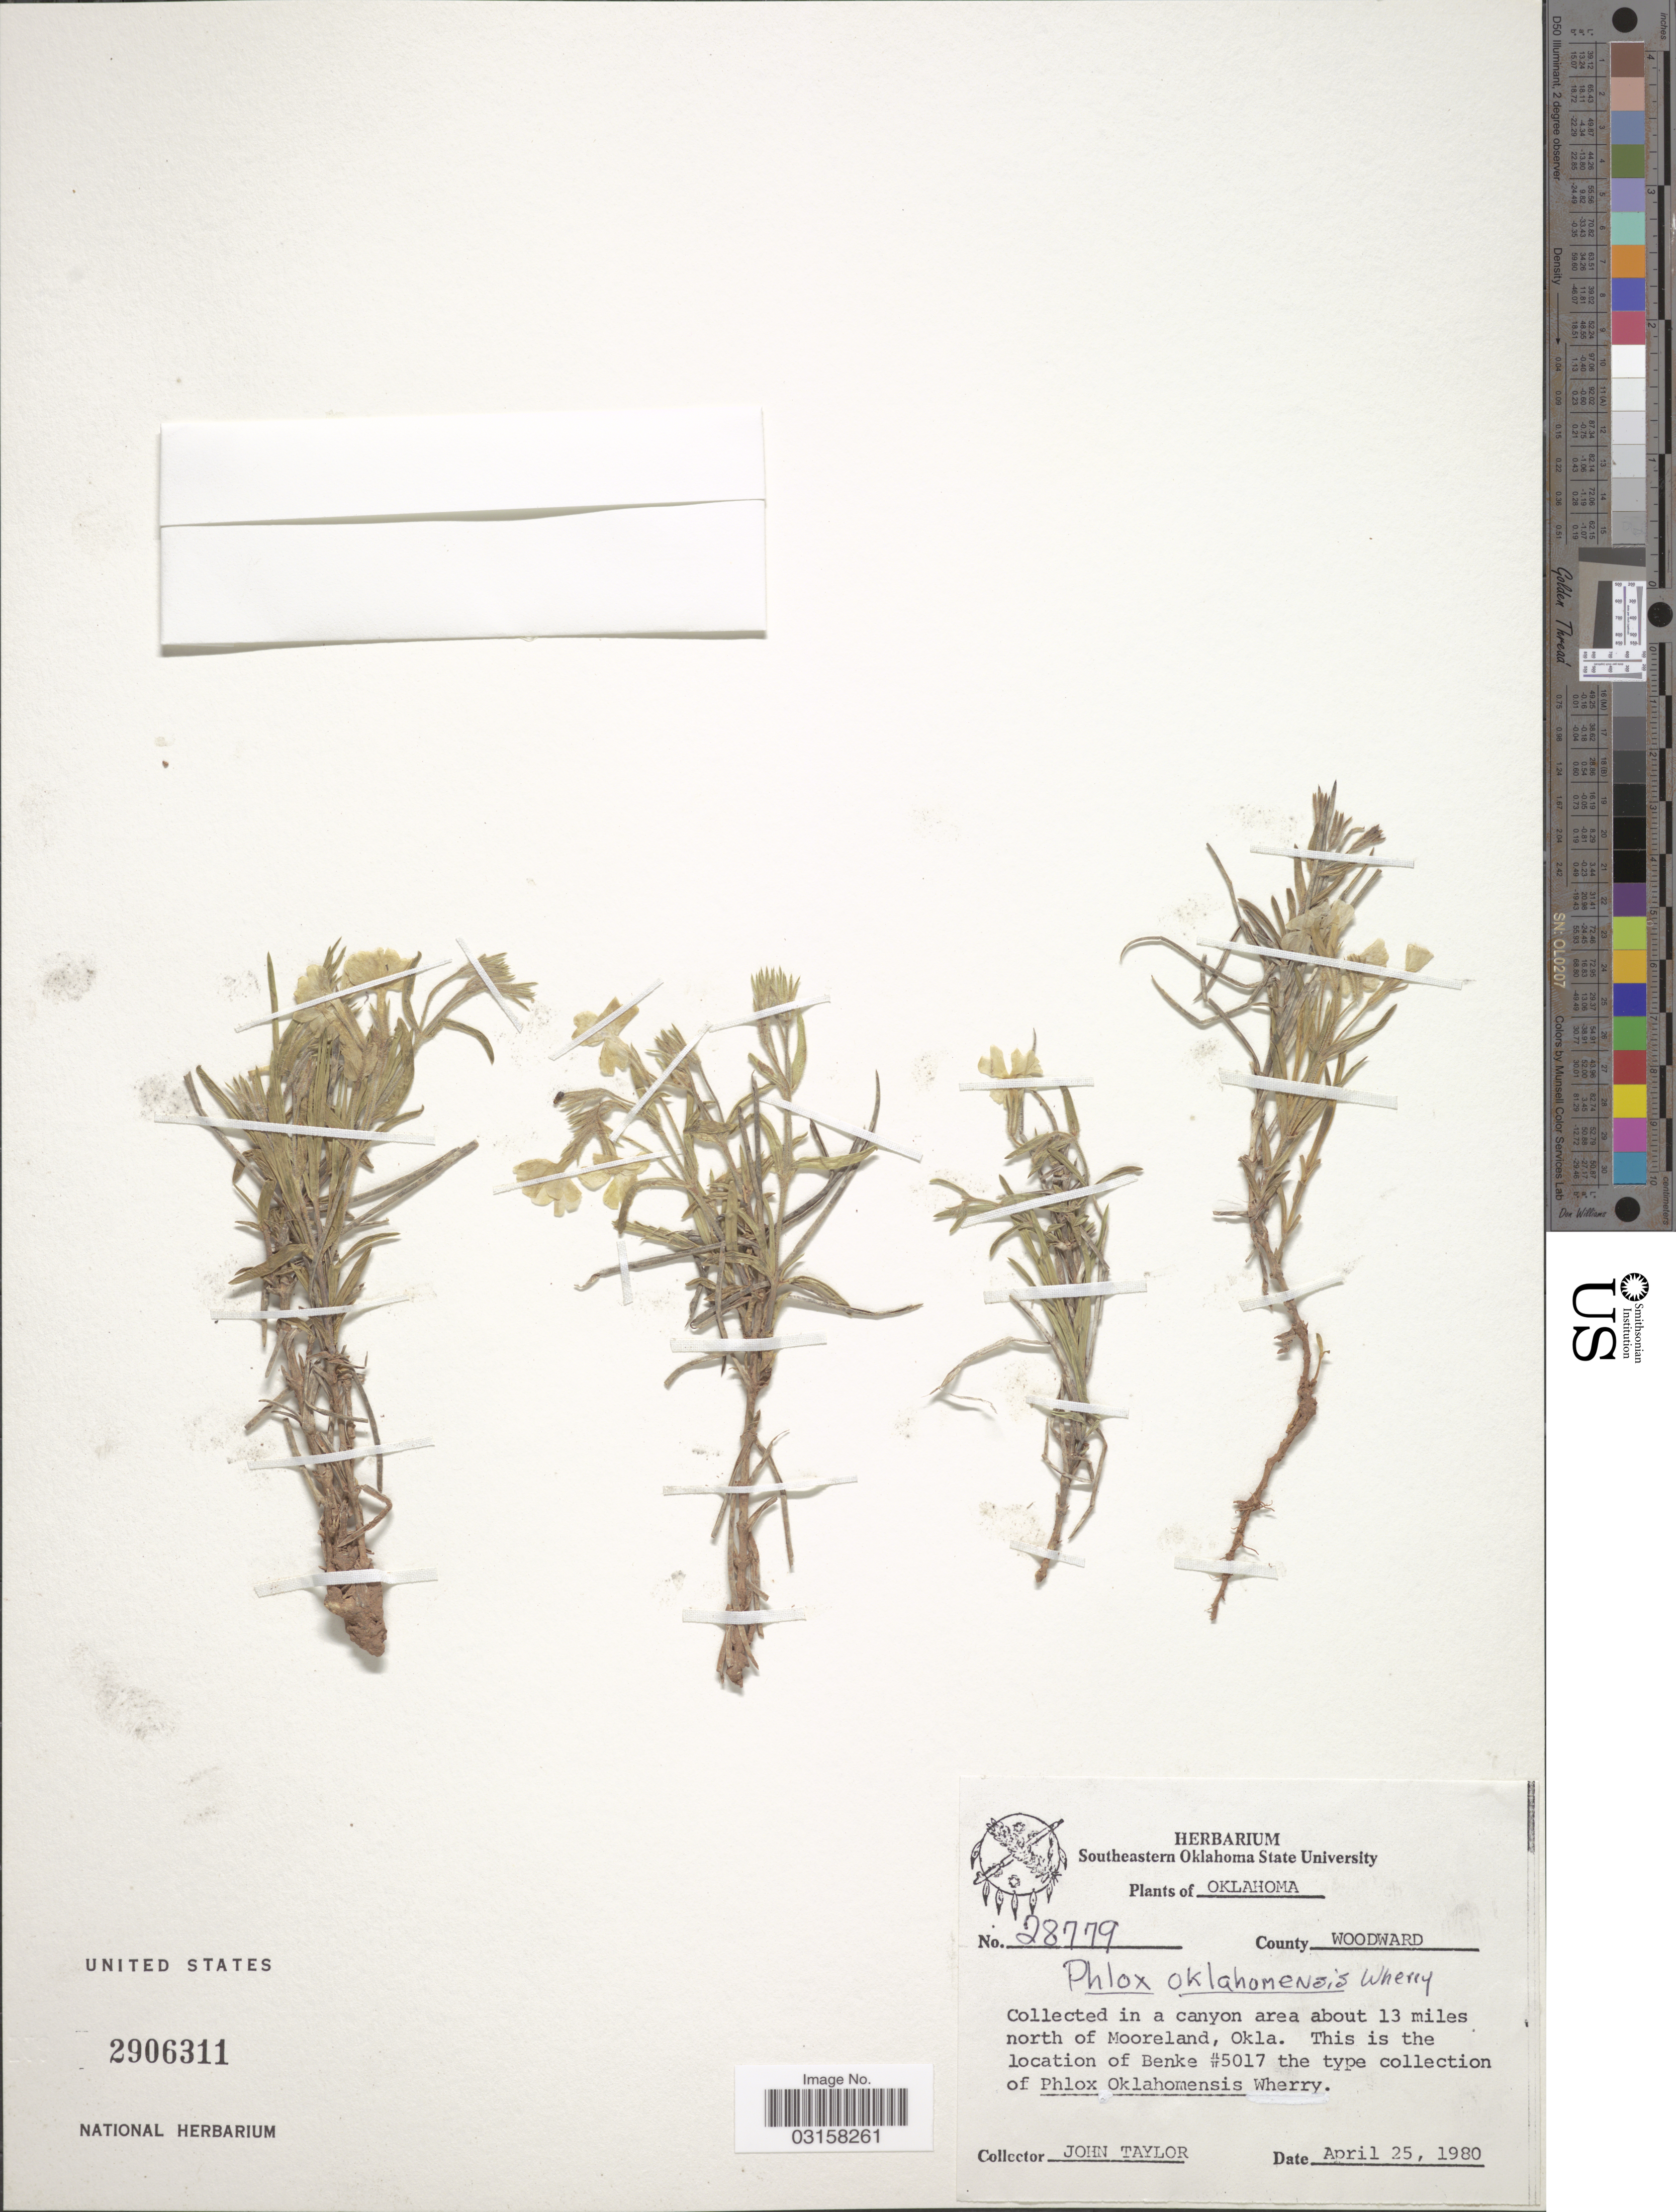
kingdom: Plantae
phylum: Tracheophyta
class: Magnoliopsida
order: Ericales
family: Polemoniaceae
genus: Phlox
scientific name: Phlox oklahomensis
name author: Wherry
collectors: J. Taylor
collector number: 28779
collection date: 1980-04-25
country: United States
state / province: Oklahoma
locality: County Woodward. In a canyon area about 13 miles north of Mooreland.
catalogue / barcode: US 2906311